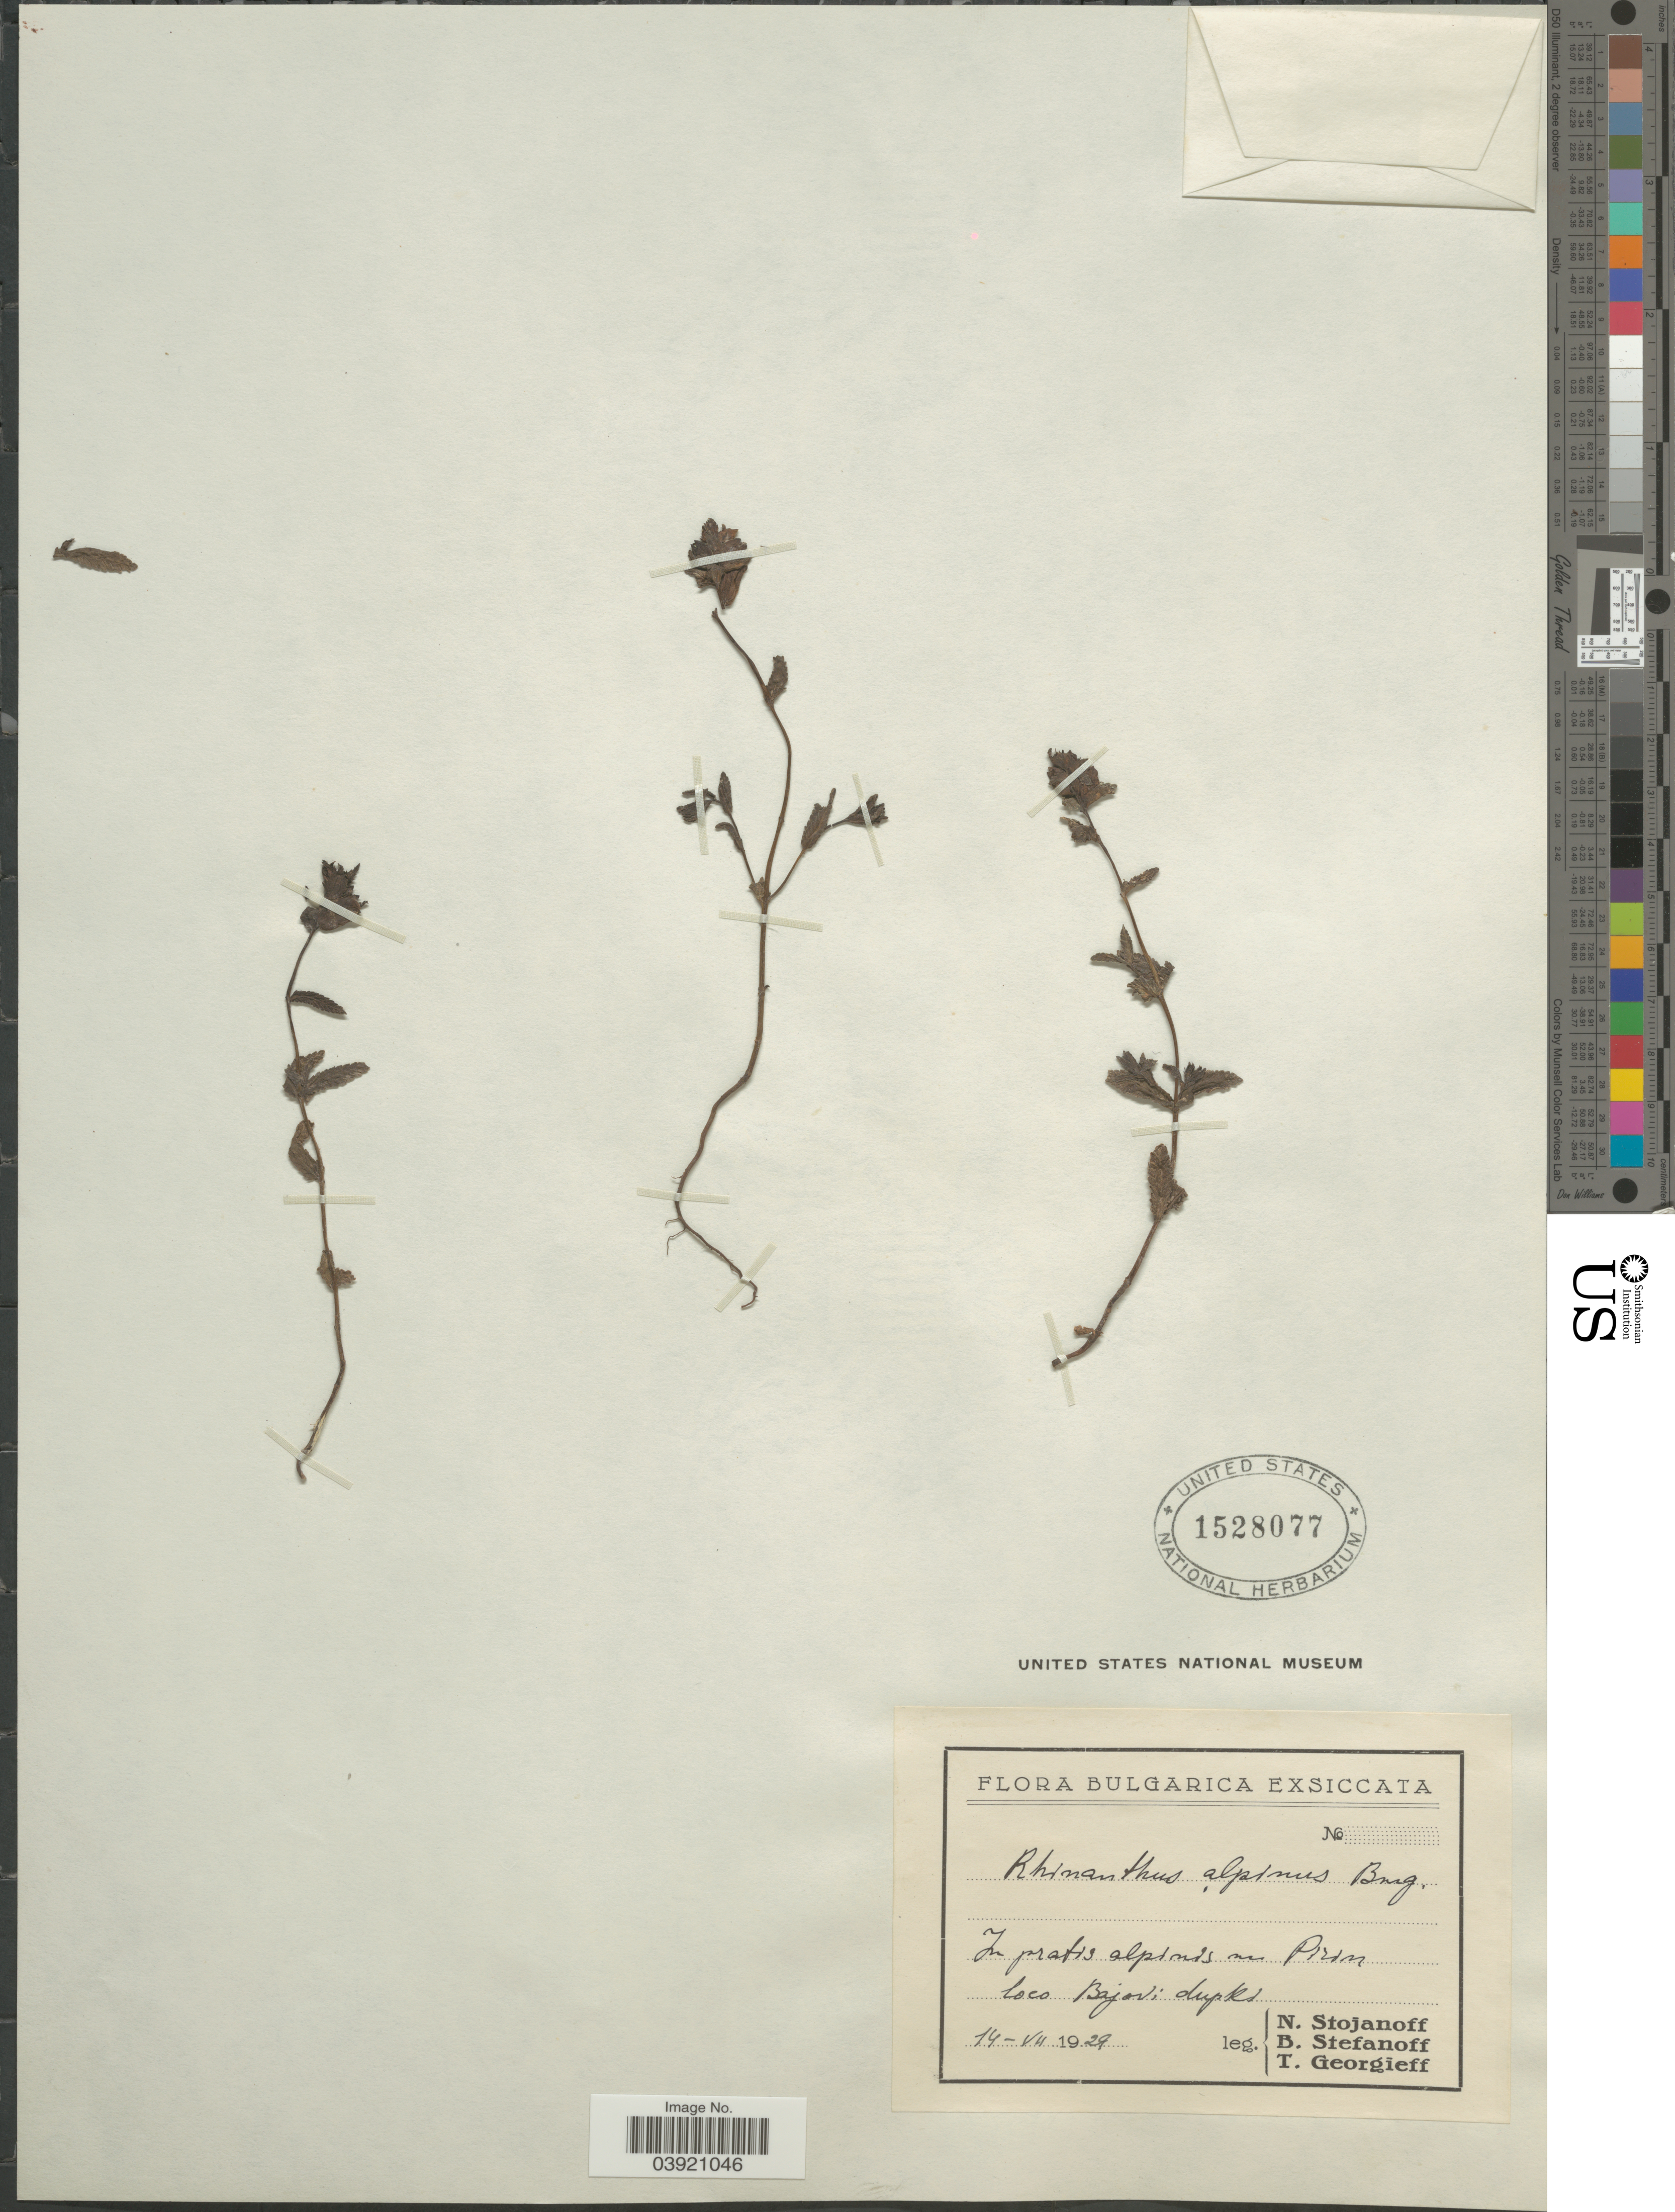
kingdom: Plantae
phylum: Tracheophyta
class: Magnoliopsida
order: Lamiales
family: Orobanchaceae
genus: Rhinanthus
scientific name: Rhinanthus alpinus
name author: (L.) Lam.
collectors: N. Stojanoff, B. Stefanoff & T. Georgieff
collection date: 1929-07-14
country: Bulgaria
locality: In pratis alpinis in Pirin loco Bajovi dupki.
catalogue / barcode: US 1528077